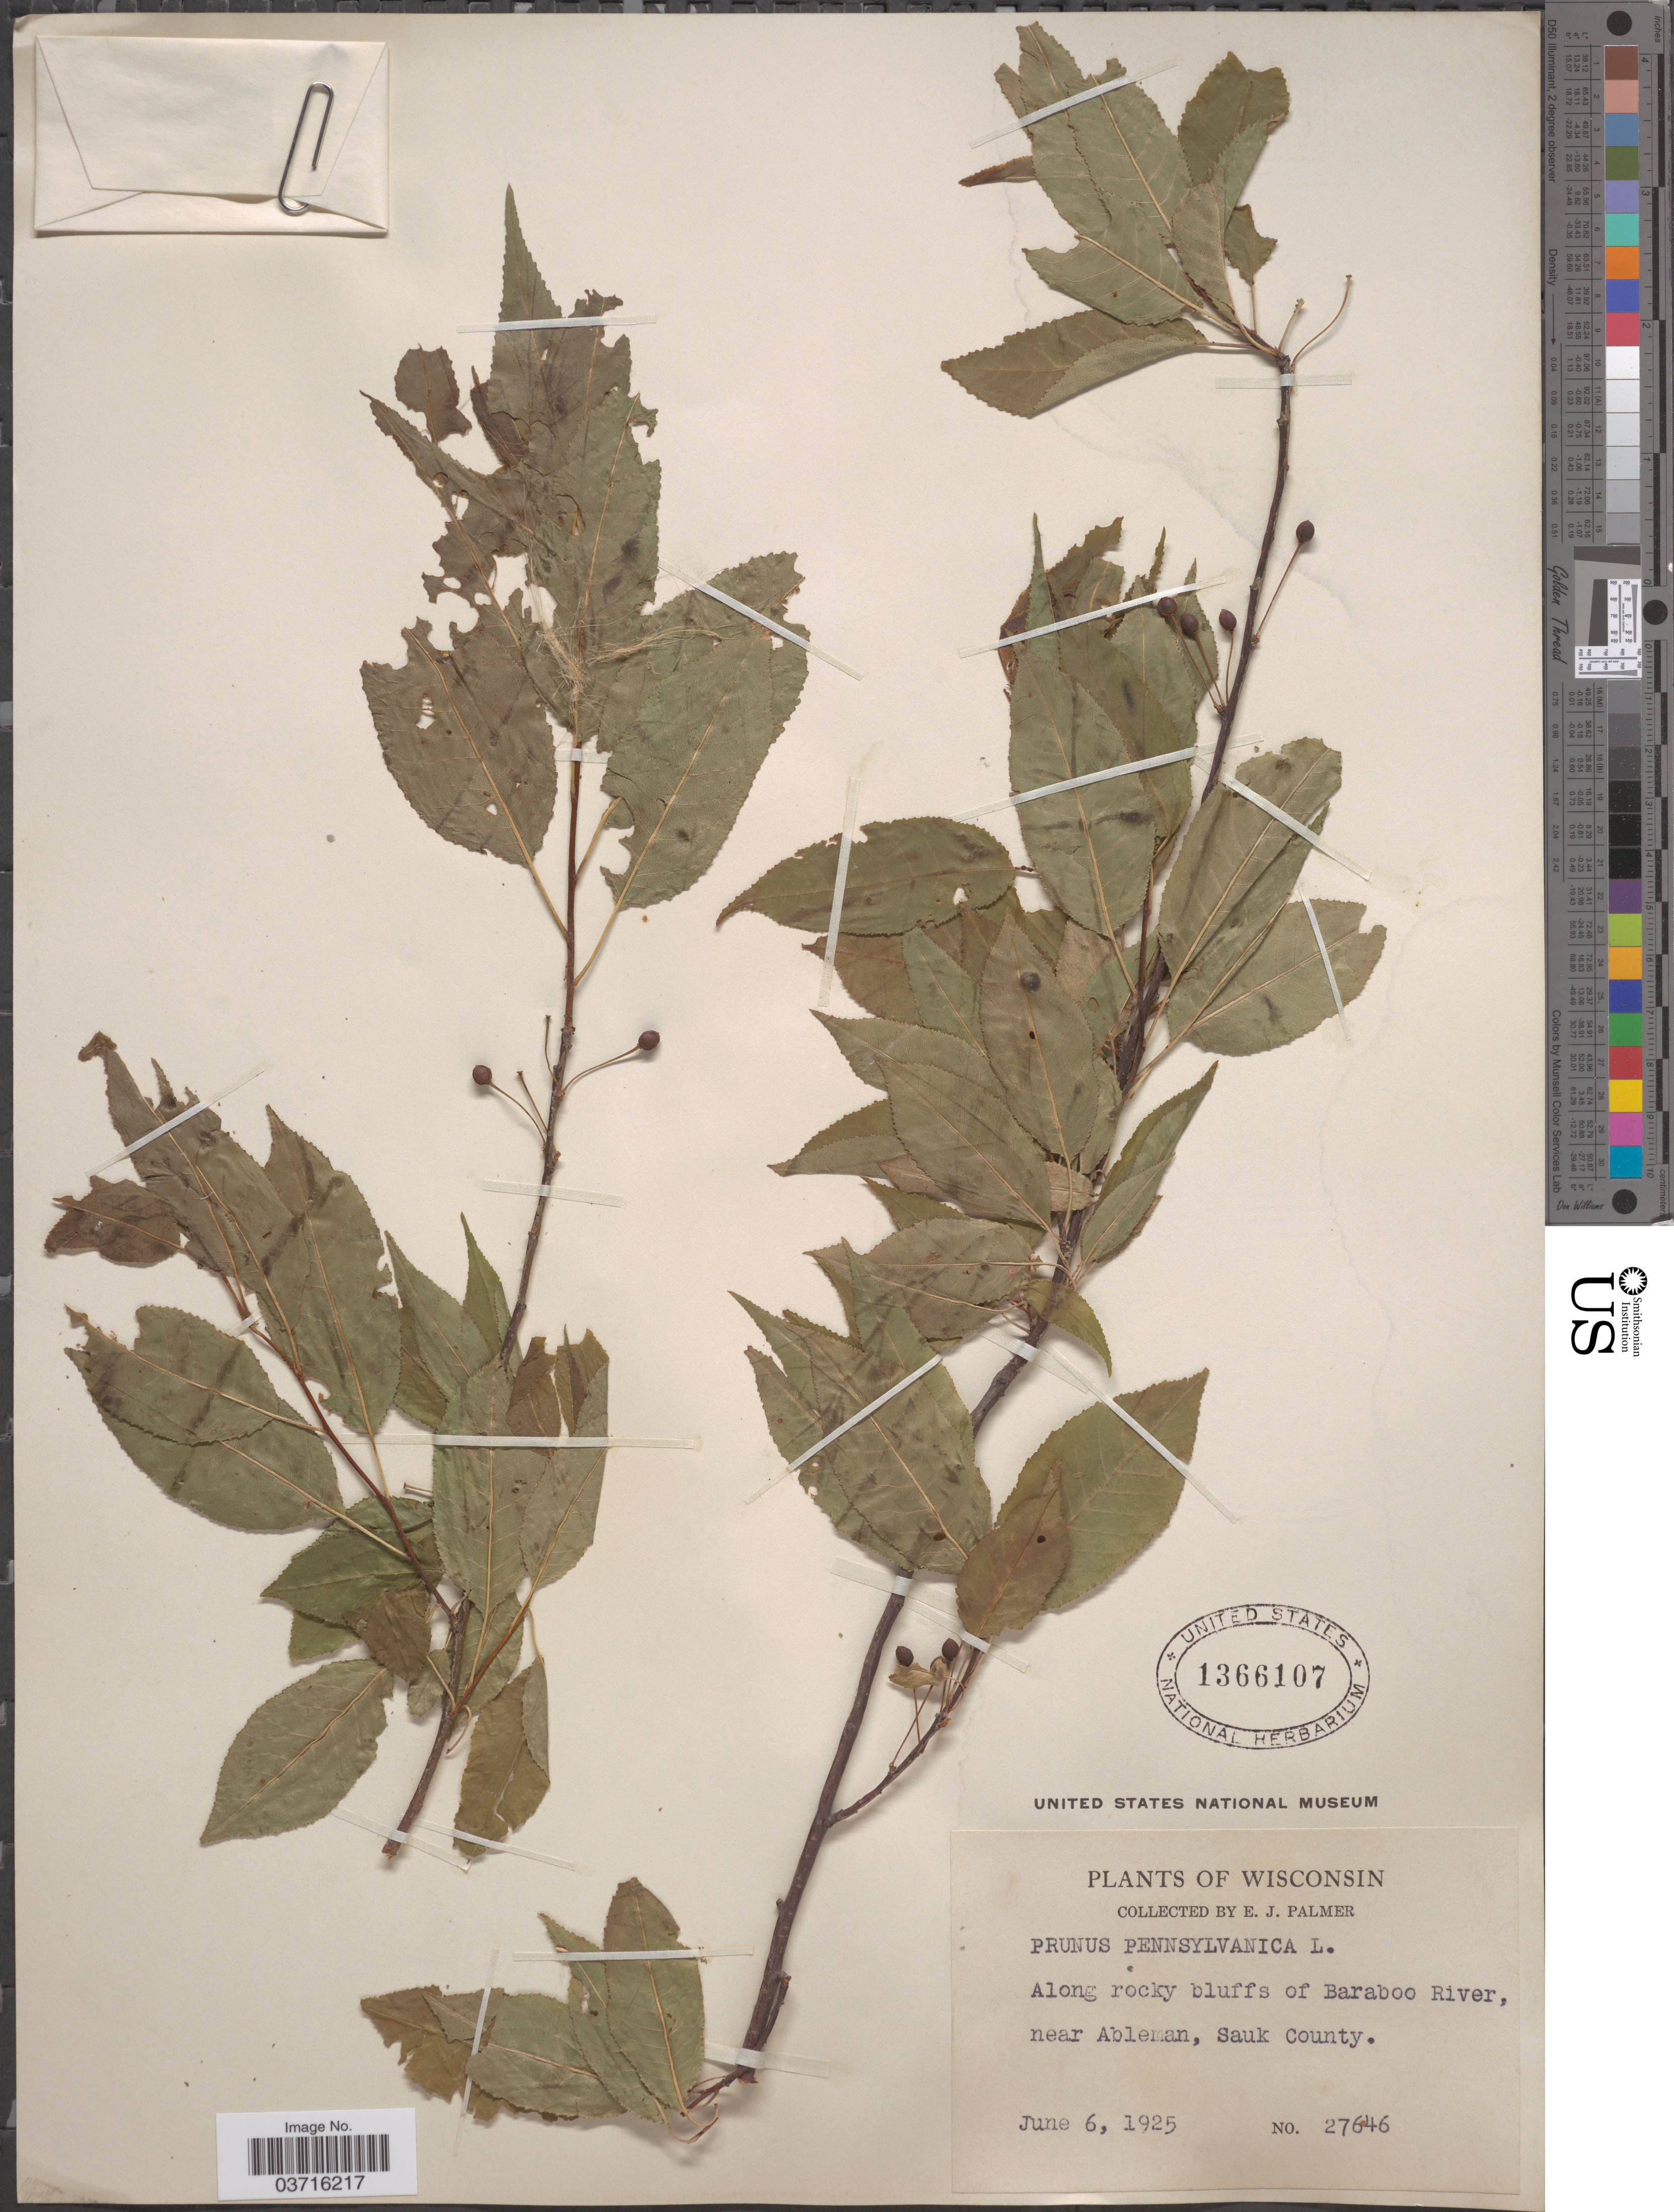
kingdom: Plantae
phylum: Tracheophyta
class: Magnoliopsida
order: Rosales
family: Rosaceae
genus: Prunus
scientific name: Prunus pensylvanica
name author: L. f.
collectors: E. J. Palmer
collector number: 27646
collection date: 1925-06-06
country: United States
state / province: Wisconsin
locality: Along rocky bluffs of Baraboo River, near Ableman, Sauk County.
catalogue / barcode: US 1366107